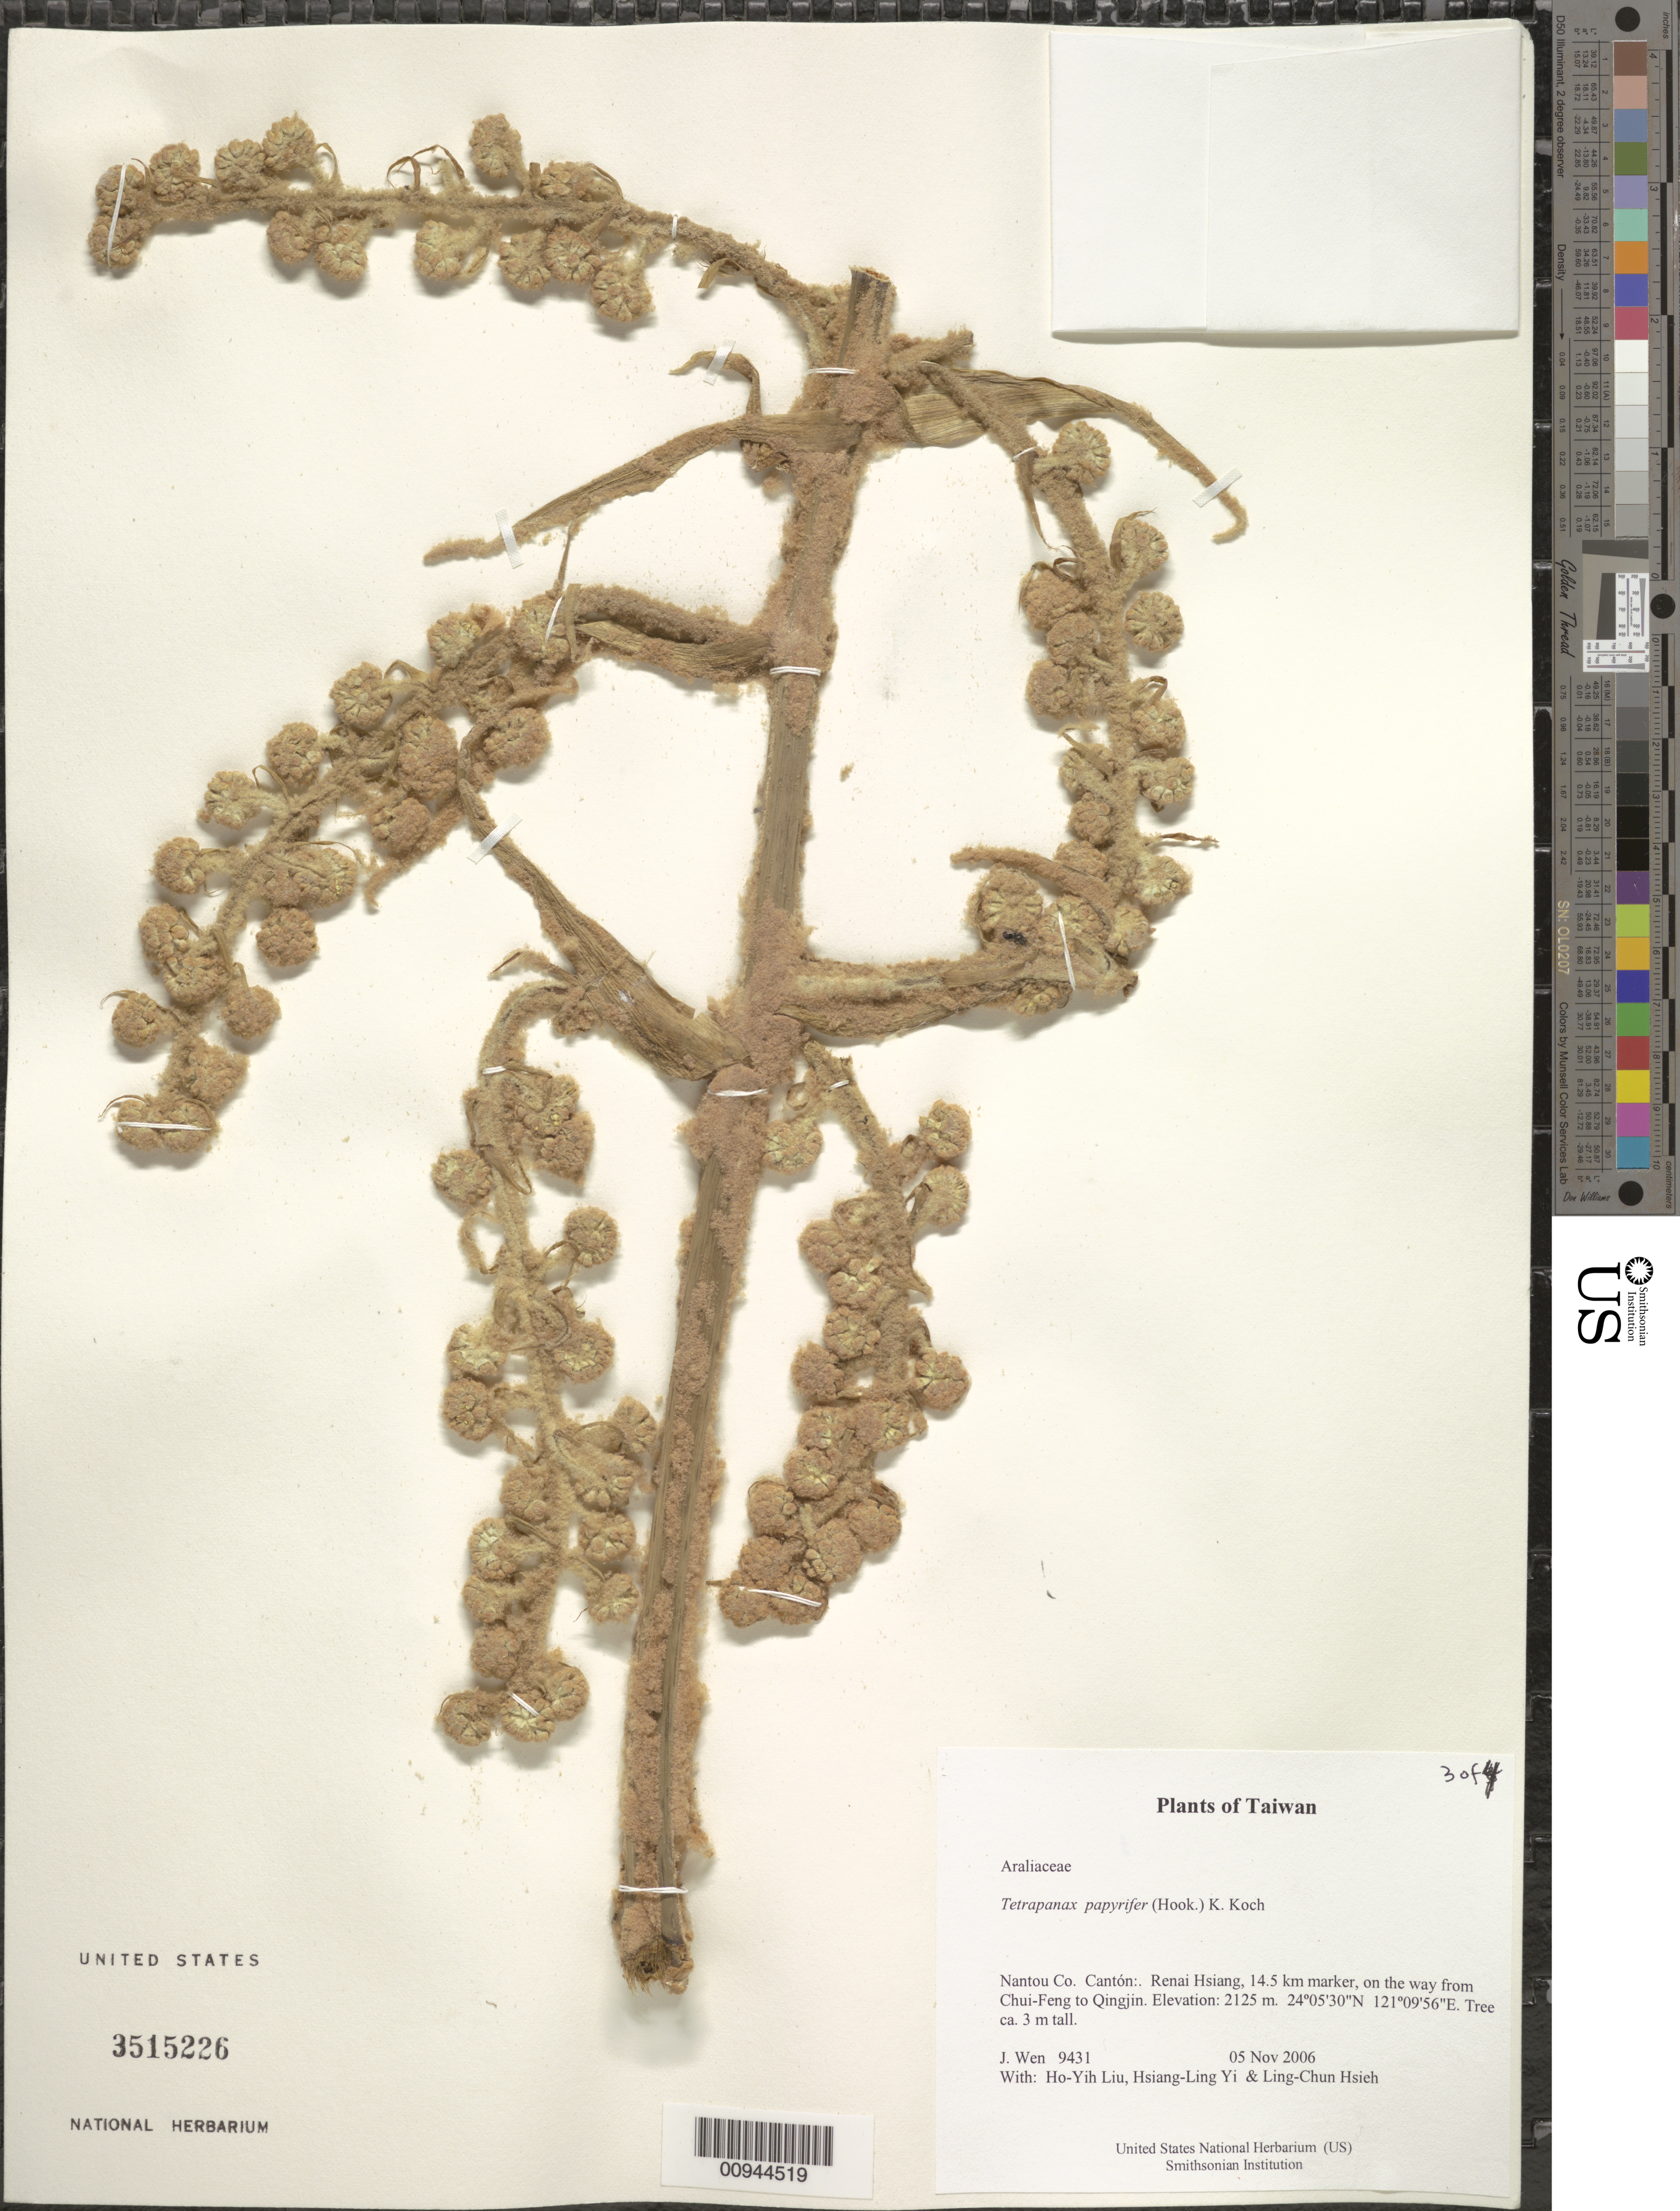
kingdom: Plantae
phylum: Tracheophyta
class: Magnoliopsida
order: Apiales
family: Araliaceae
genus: Tetrapanax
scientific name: Tetrapanax papyrifer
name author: (Hook.) K. Koch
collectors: J. Wen, H. Liu, H. l. Yi & L. Hsieh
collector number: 9431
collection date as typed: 05 Nov 2006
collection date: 2006-11-05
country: Taiwan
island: Taiwan [Formosa]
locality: Renai Hsiang, 14.5 km marker, on the way from Chui-Feng to Qingjin.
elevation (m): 2125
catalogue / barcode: US 3515226